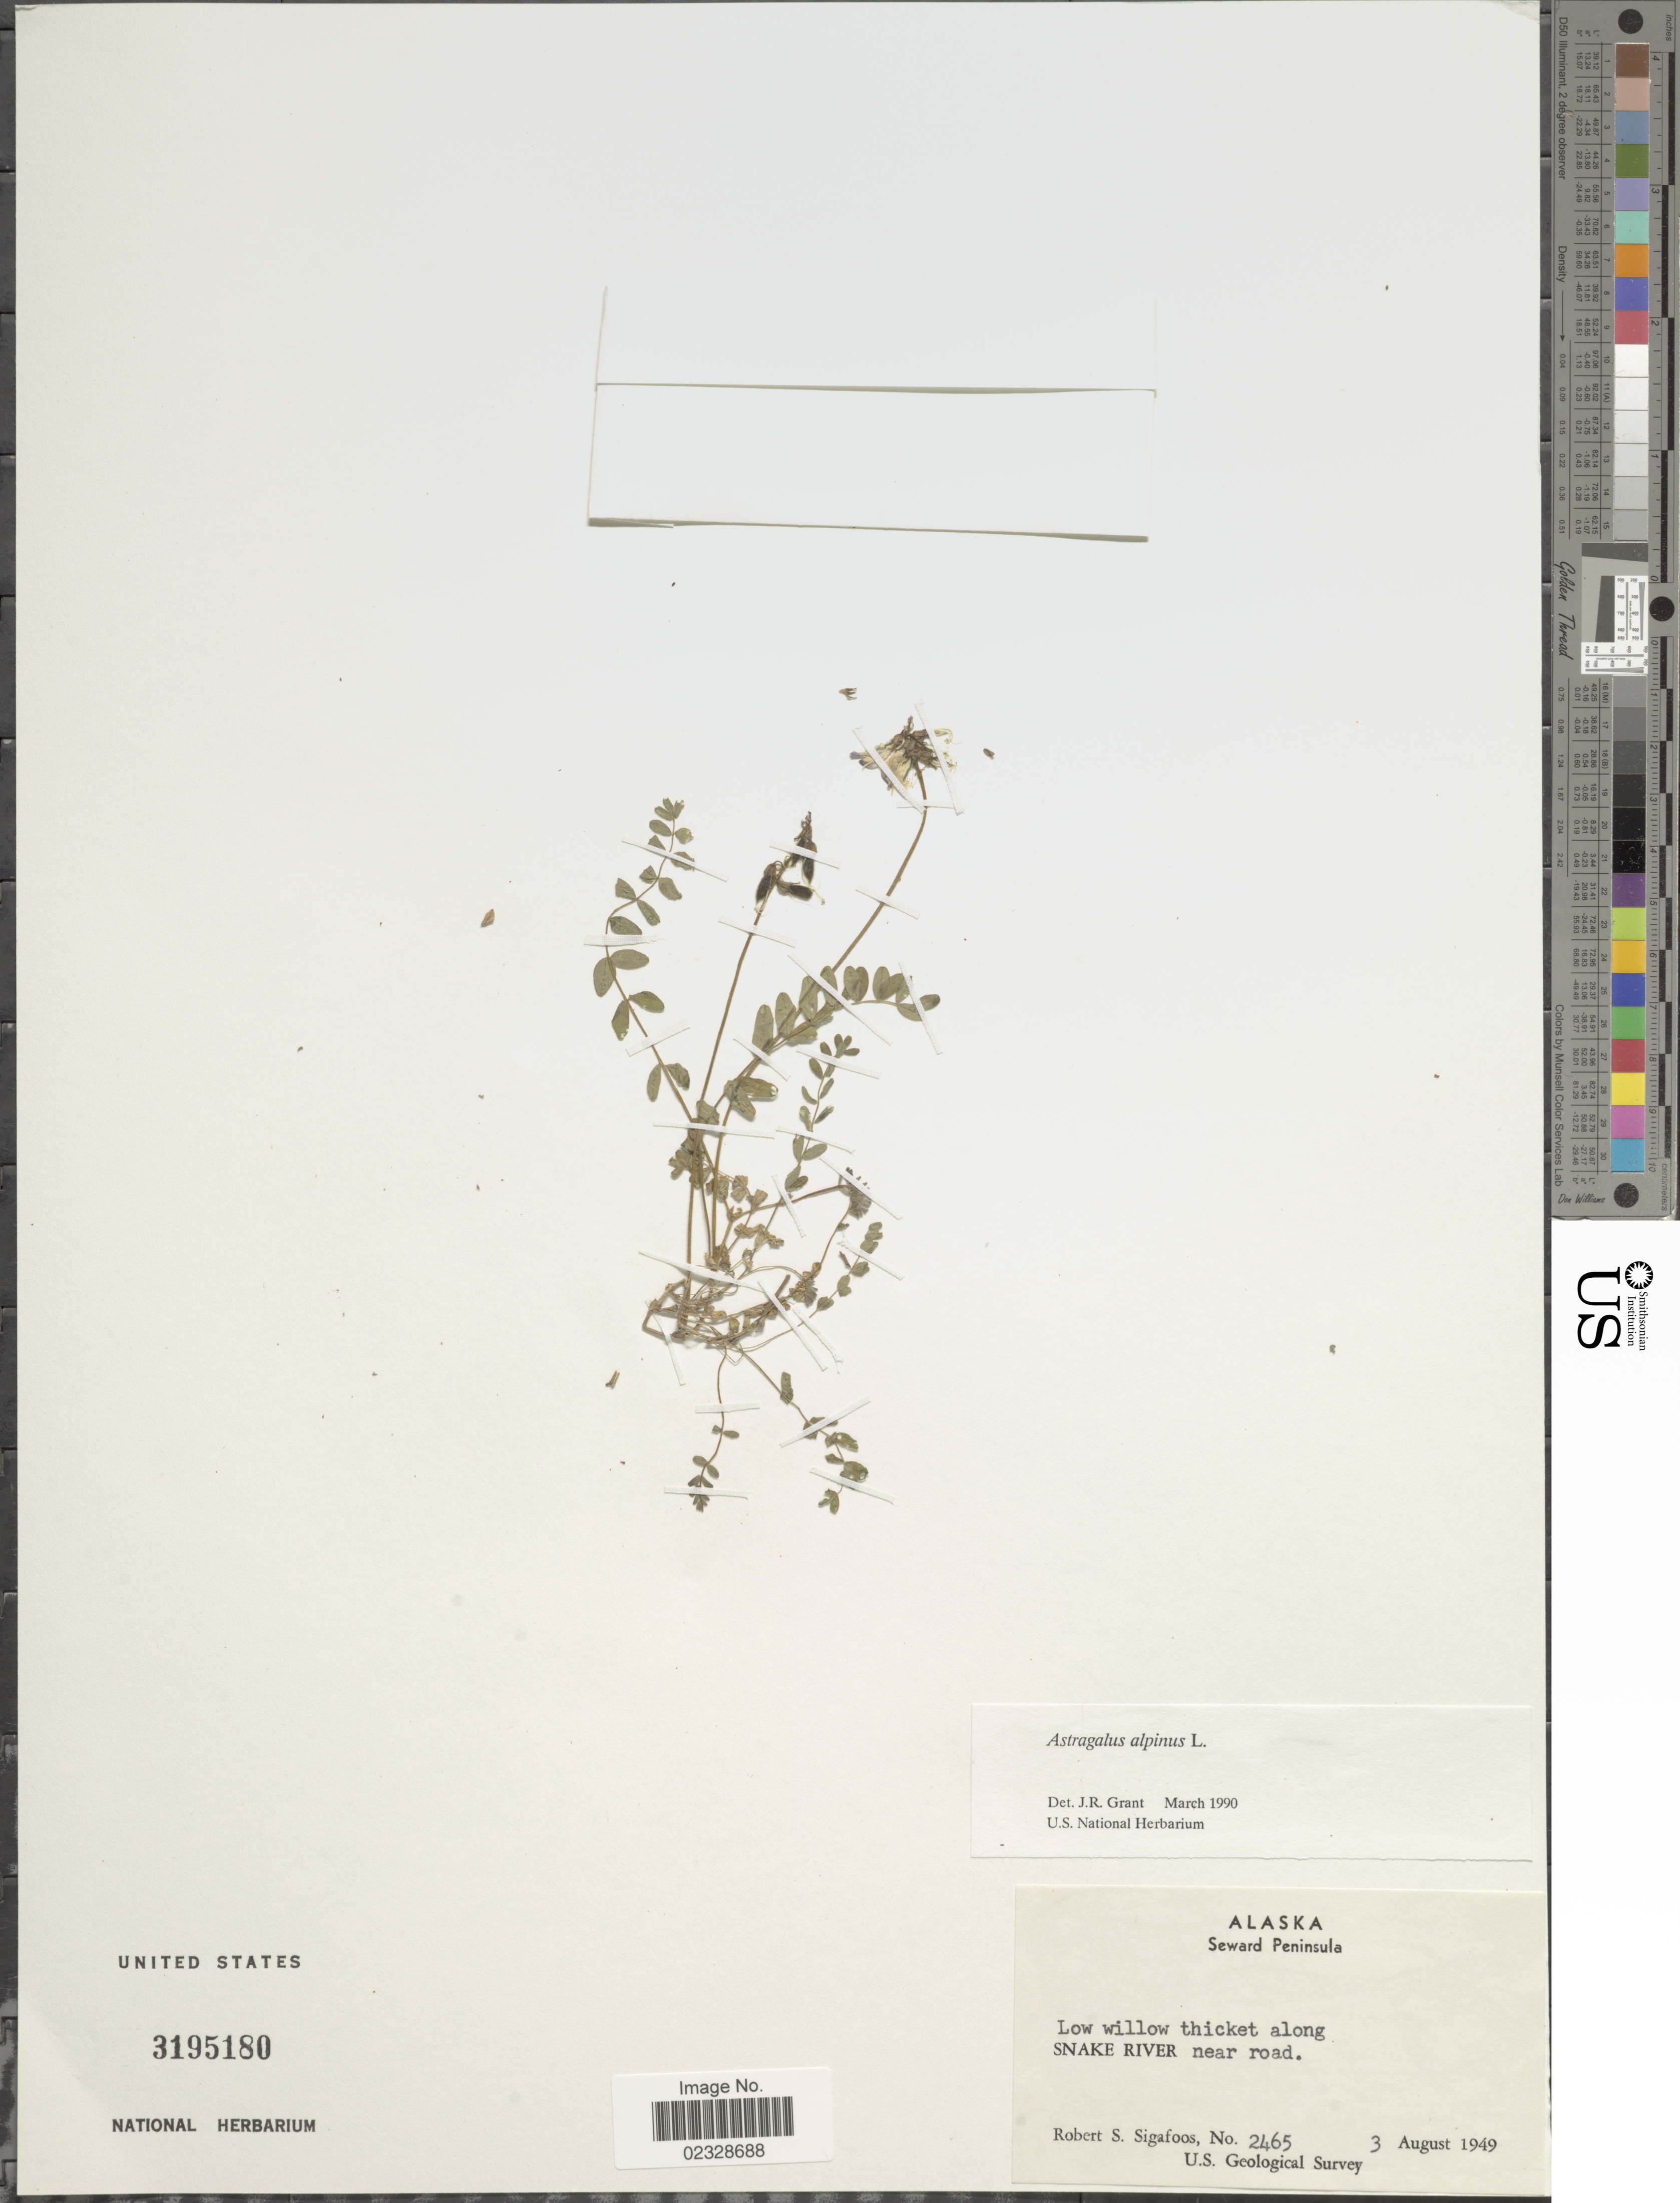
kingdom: Plantae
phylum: Tracheophyta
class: Magnoliopsida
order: Fabales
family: Fabaceae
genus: Astragalus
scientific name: Astragalus alpinus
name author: L.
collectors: R. Sigafoos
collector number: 2465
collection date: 1949-08-03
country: United States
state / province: Alaska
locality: Seward Peninsula, along Snake River near road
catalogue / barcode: US 3195180